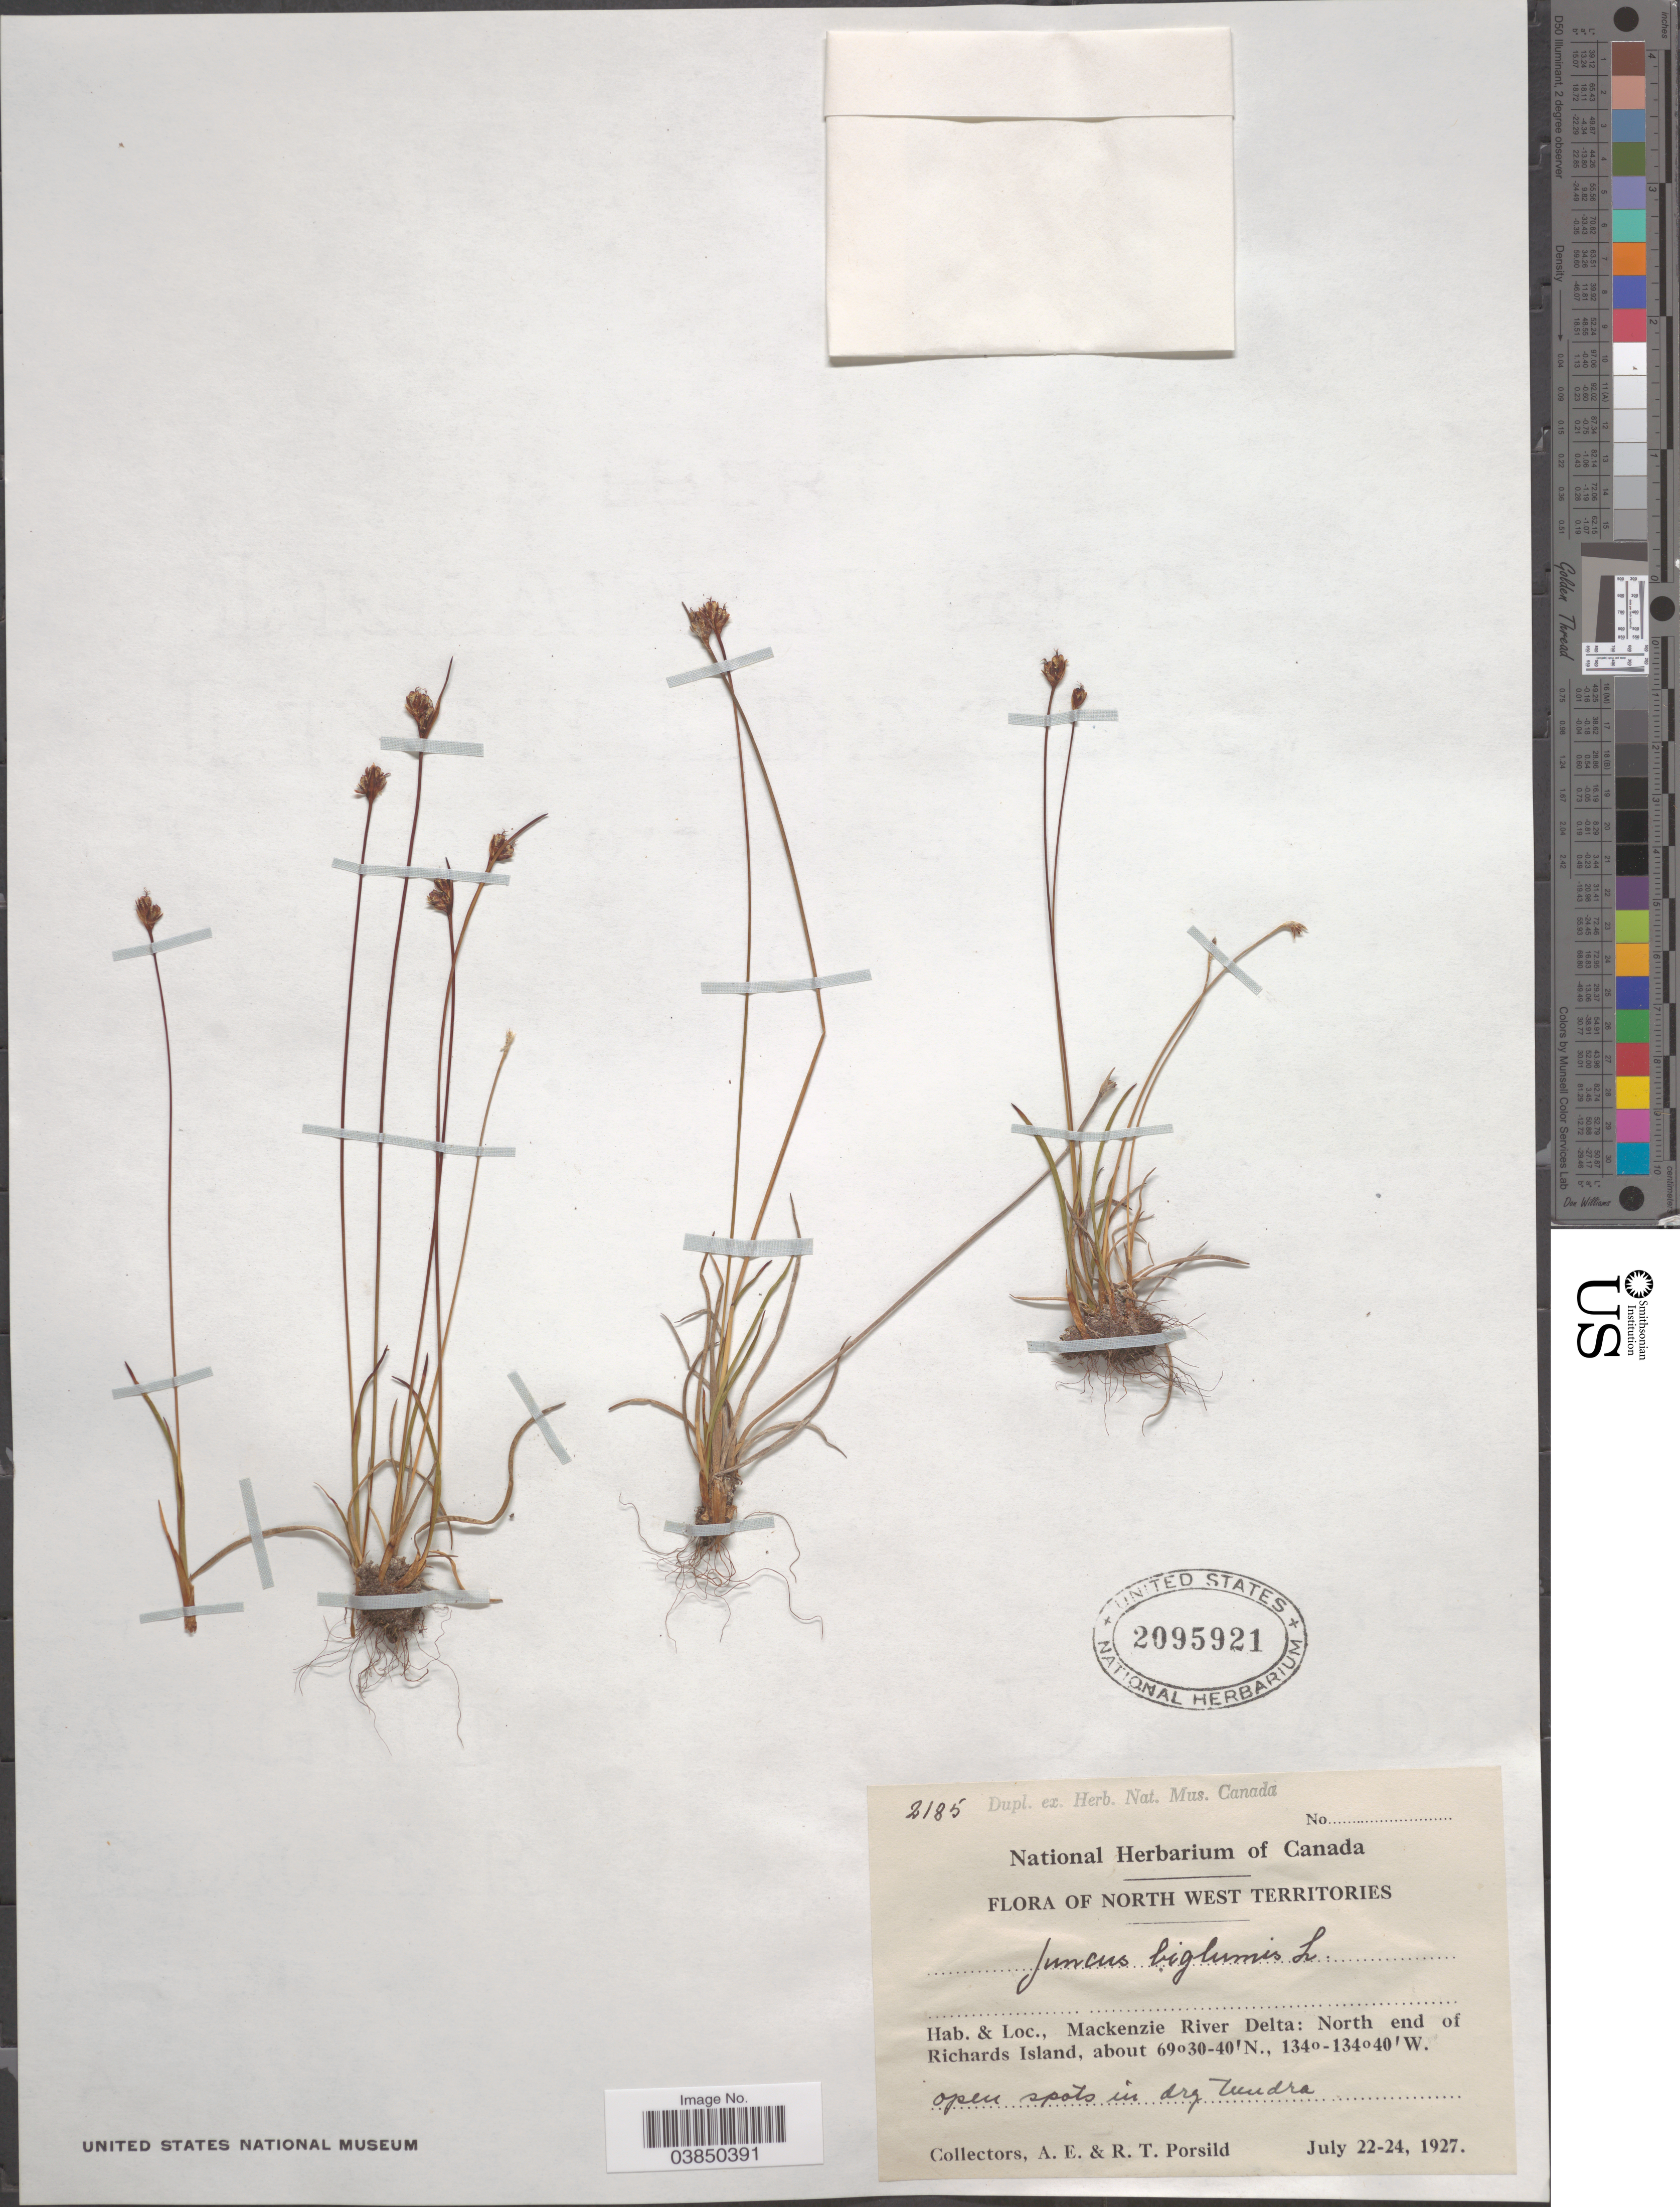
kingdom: Plantae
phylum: Tracheophyta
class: Liliopsida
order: Poales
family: Juncaceae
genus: Juncus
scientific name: Juncus biglumis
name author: L.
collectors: A. E. Porsild & R. T. Porsild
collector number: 2185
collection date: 1927-07-22/1927-07-24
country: Canada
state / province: Northwest Territories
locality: Mackenzie River Delta: North end of Richards Island.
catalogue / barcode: US 2095921